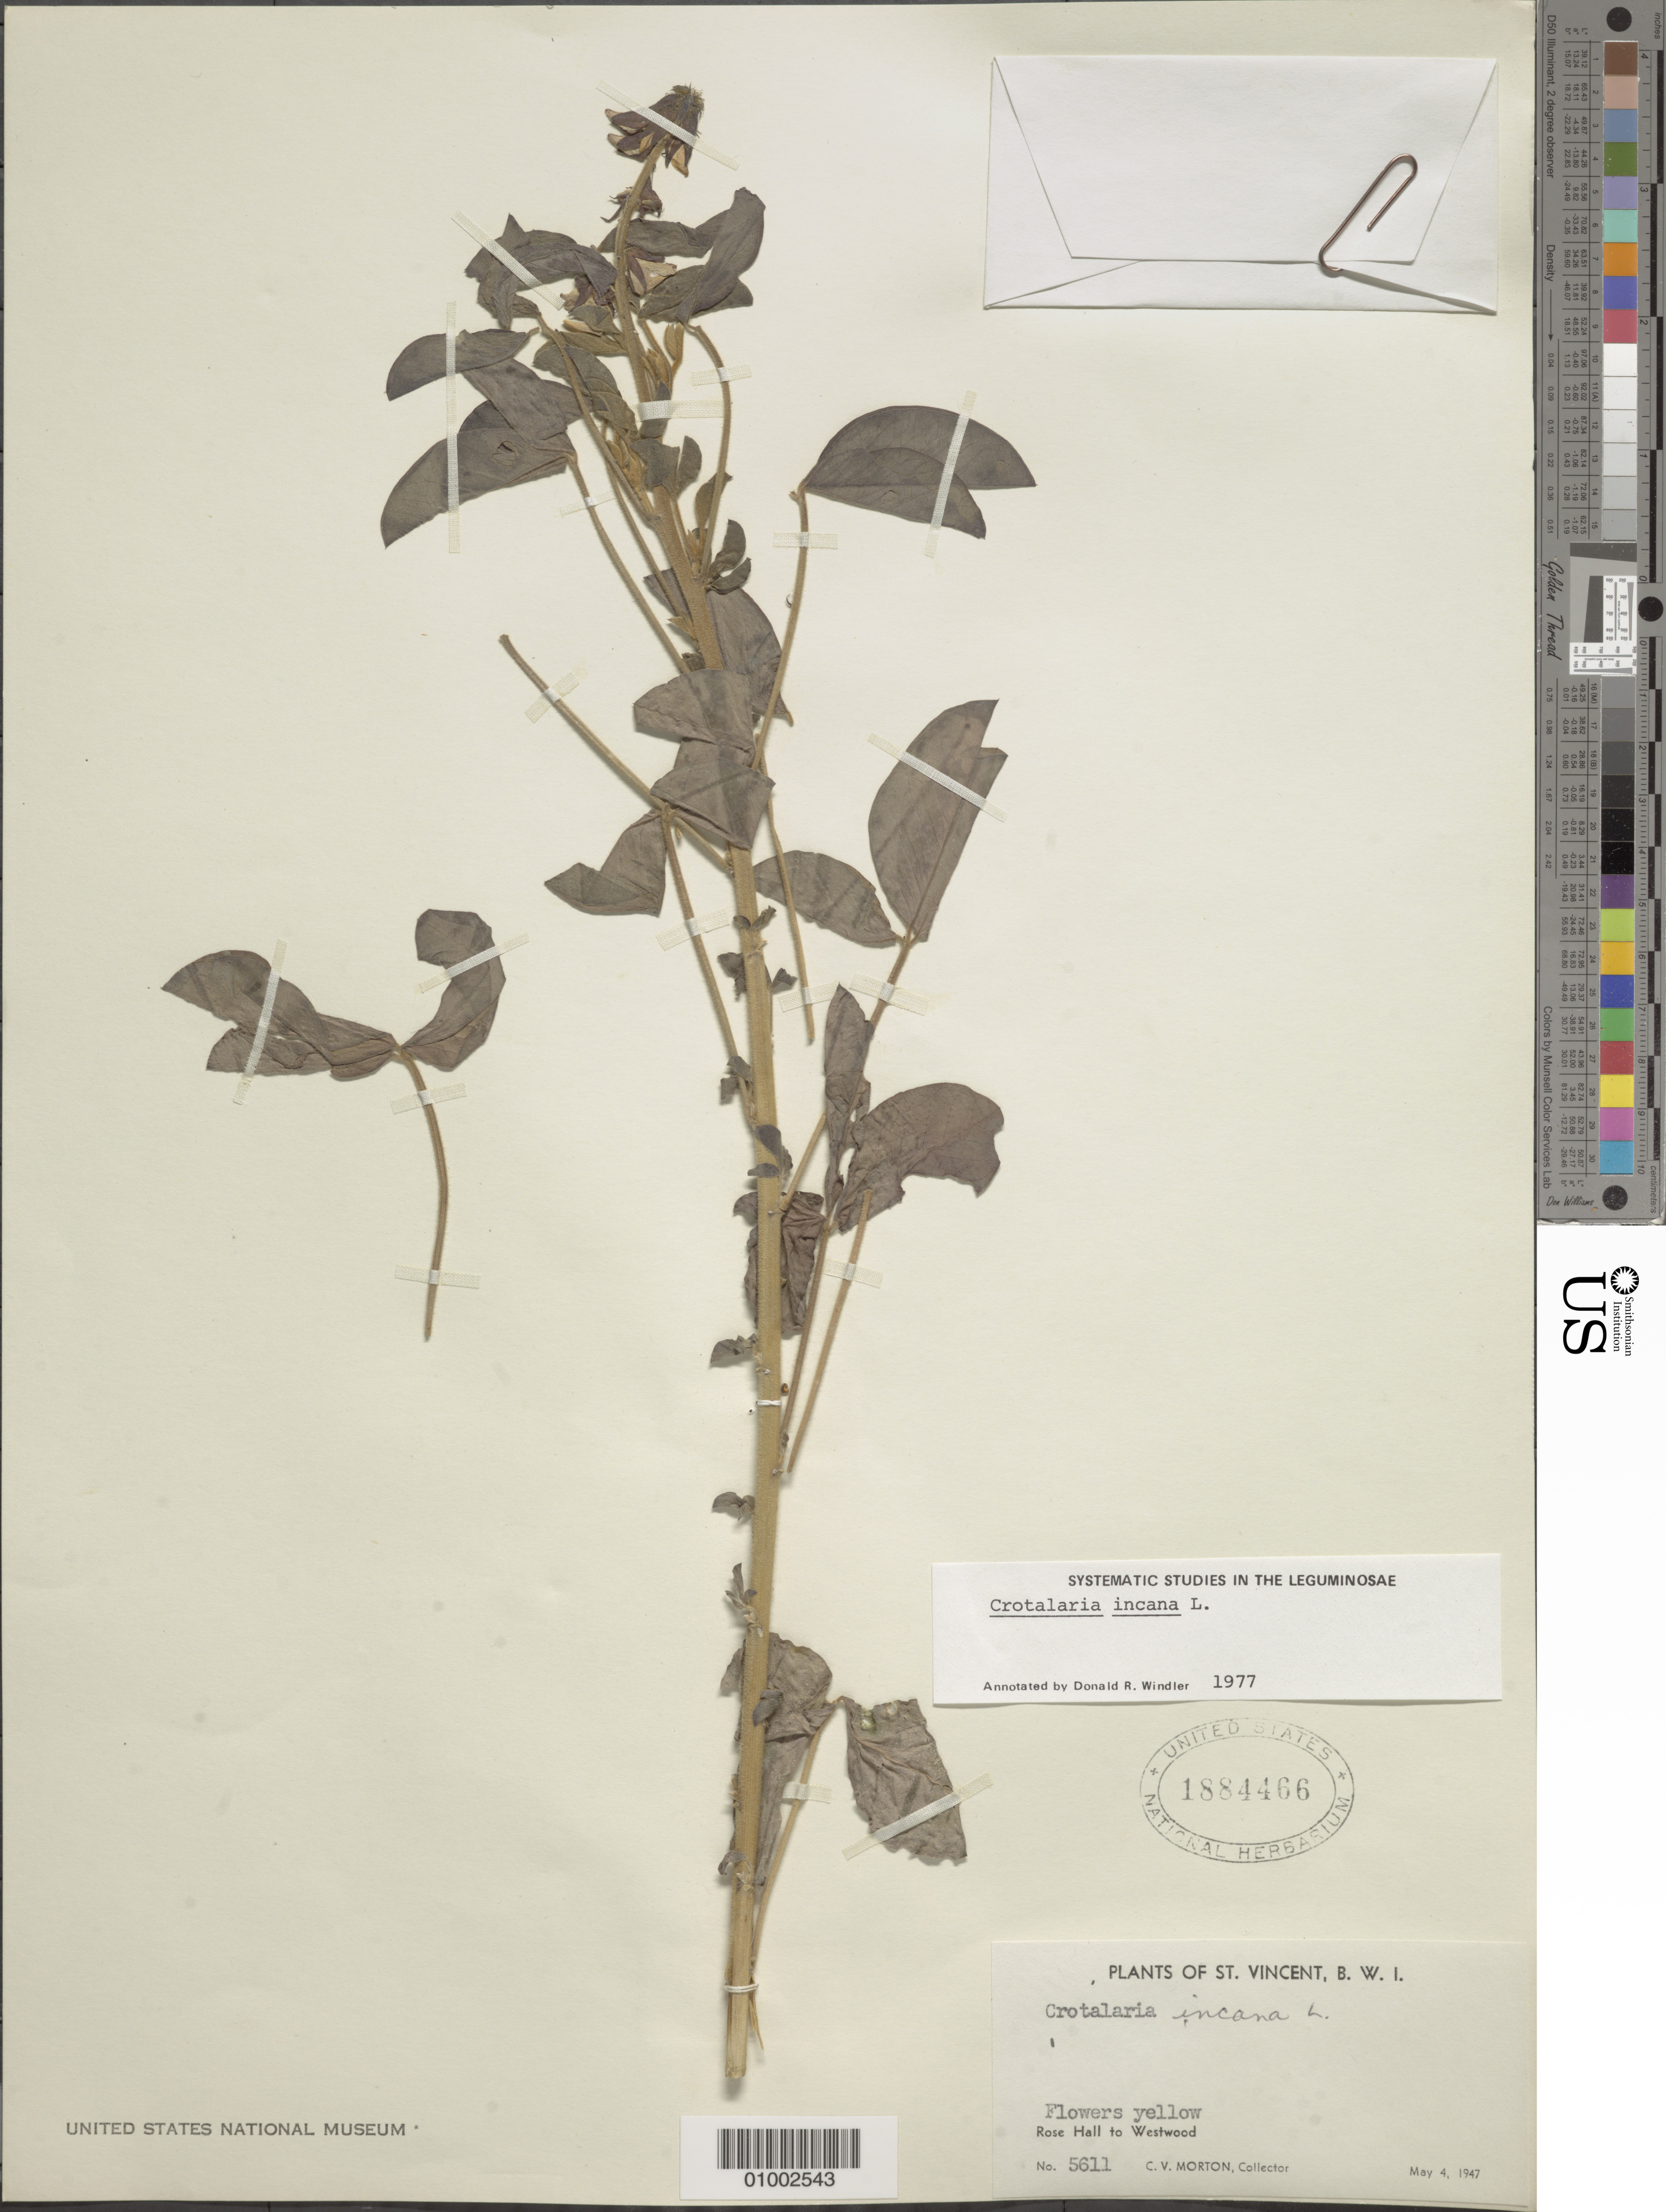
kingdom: Plantae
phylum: Tracheophyta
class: Magnoliopsida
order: Fabales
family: Fabaceae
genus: Crotalaria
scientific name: Crotalaria incana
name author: L.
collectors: C. V. Morton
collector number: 5611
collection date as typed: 04 May 1947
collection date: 1947-05-04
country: St. Vincent - Grenadines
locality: Rose Hall to Westwood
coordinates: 0 N, 0 E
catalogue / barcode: US 1884466